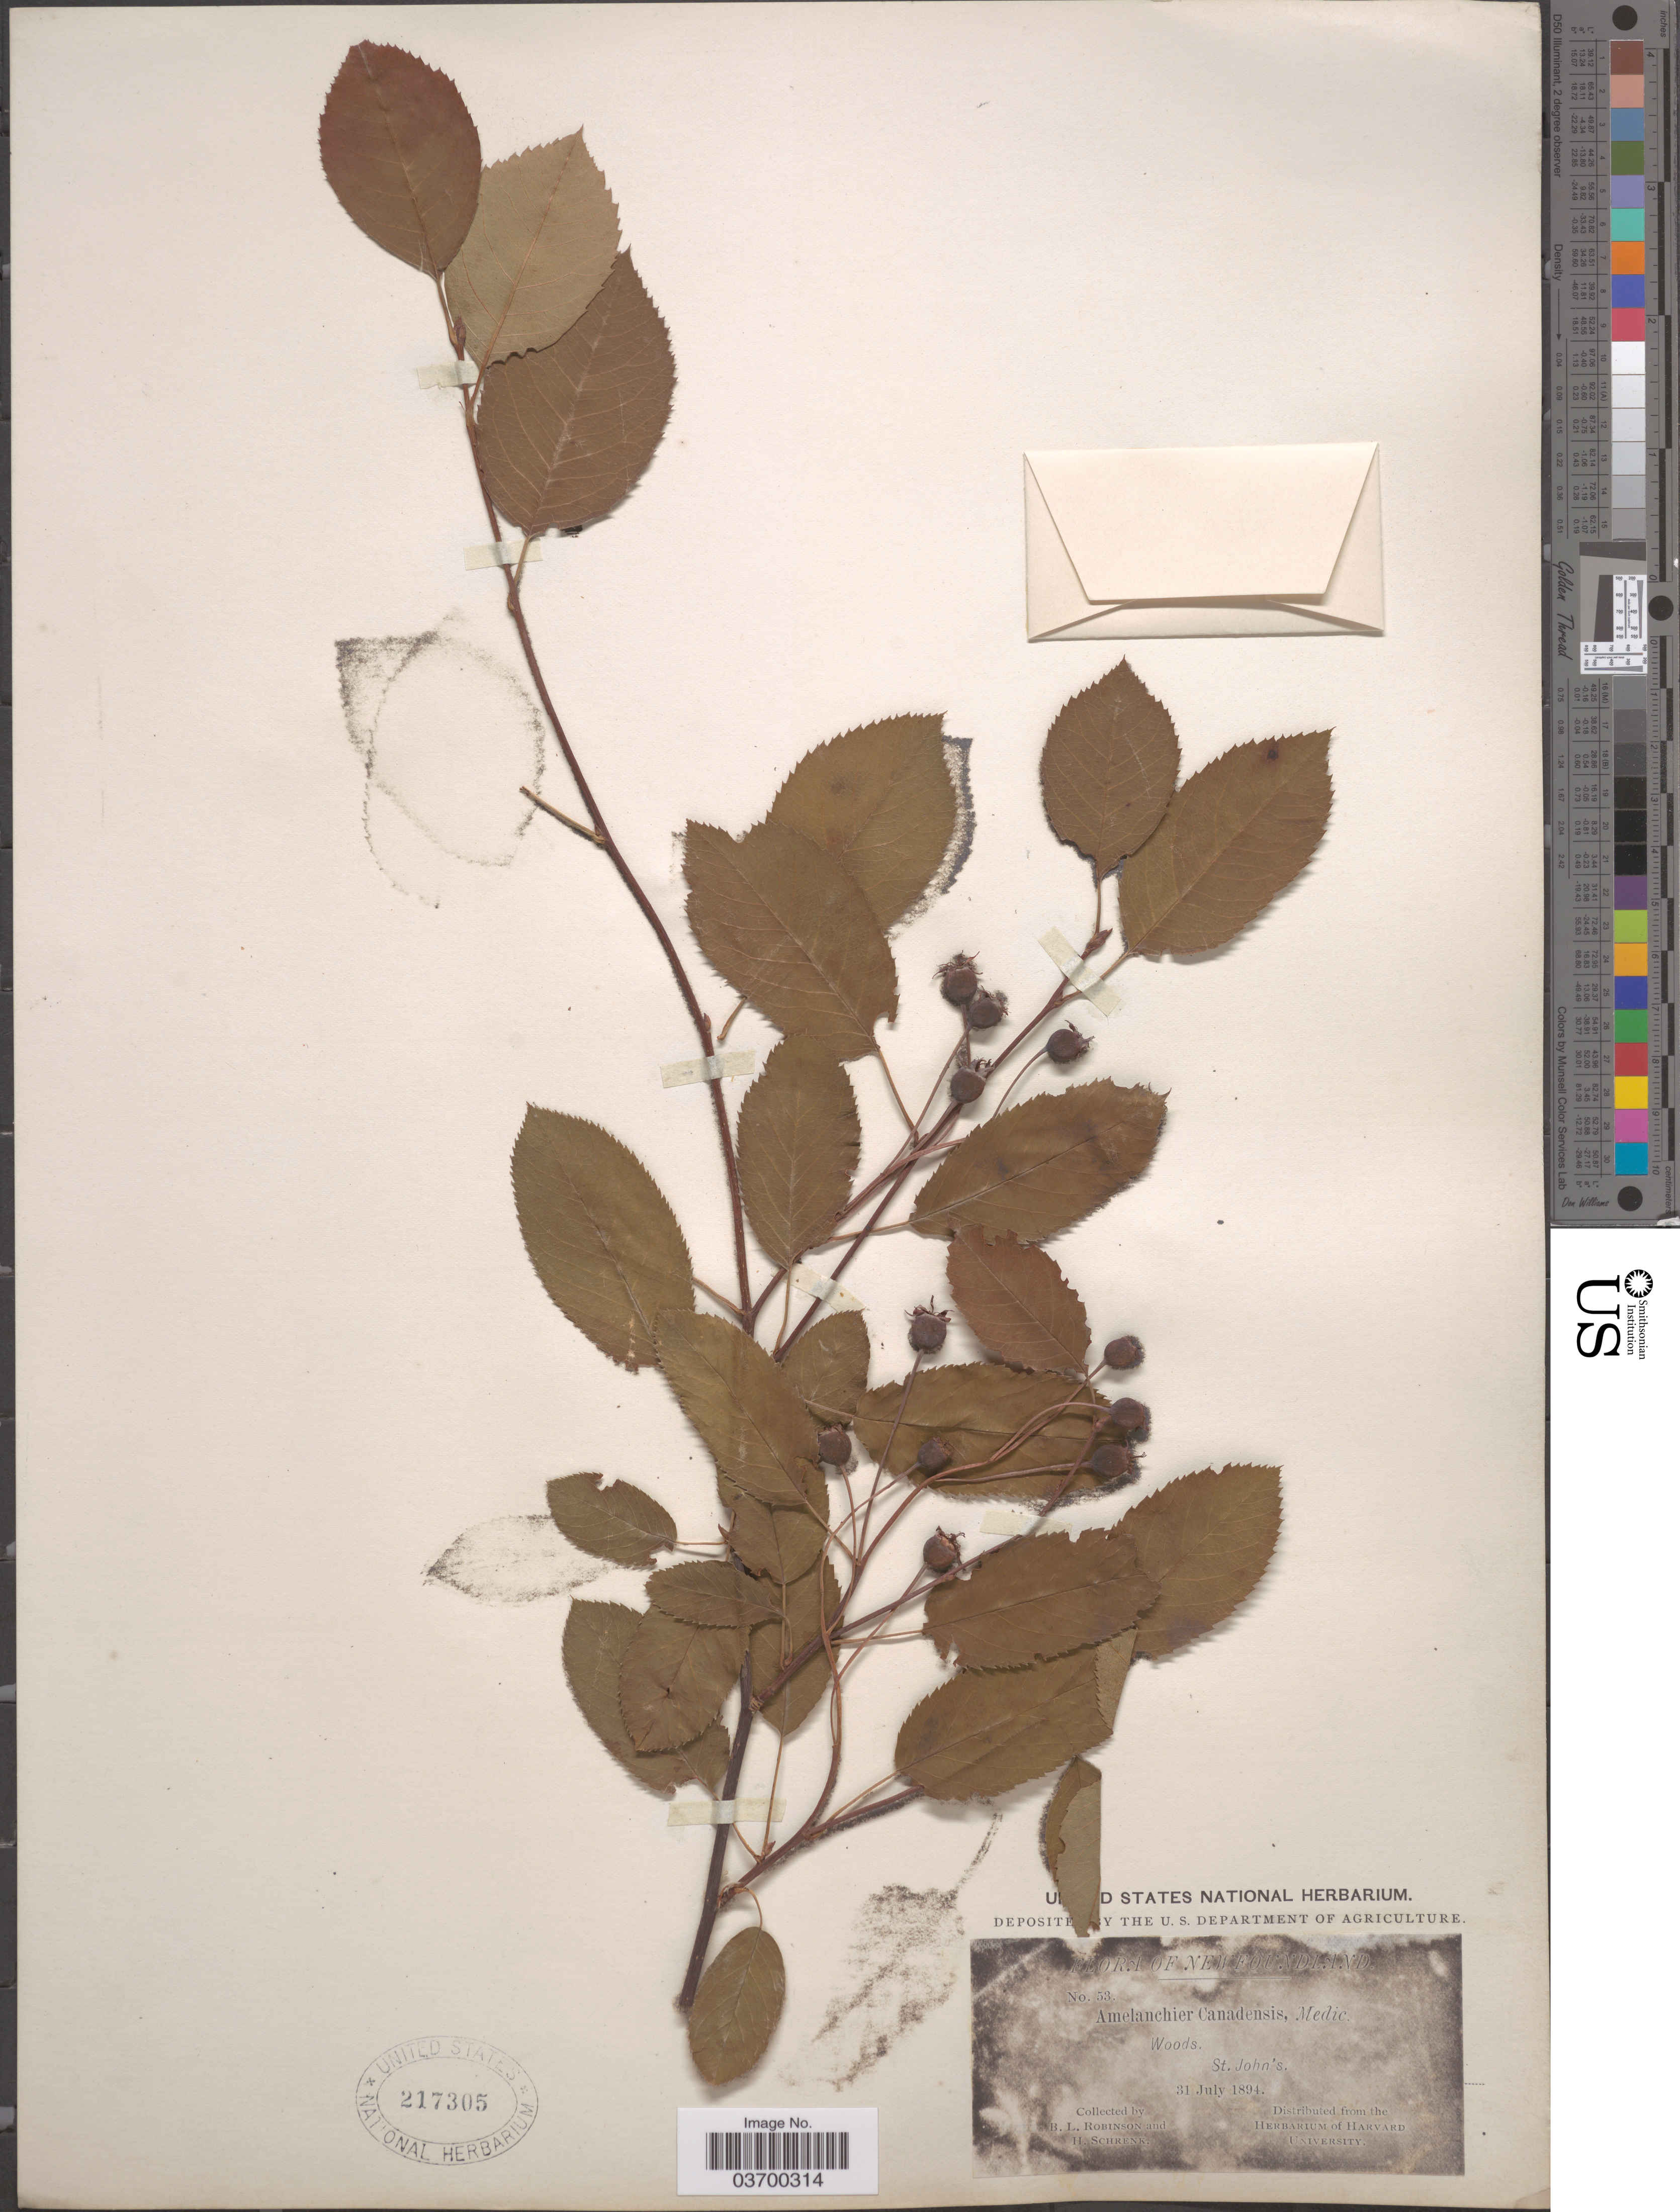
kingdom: Plantae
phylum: Tracheophyta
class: Magnoliopsida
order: Rosales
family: Rosaceae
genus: Amelanchier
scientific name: Amelanchier canadensis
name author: (L.) Medic.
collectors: B. L. Robinson & H. Schrenk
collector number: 53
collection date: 1894-07-31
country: Canada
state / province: Newfoundland and Labrador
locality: St. John's.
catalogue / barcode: US 217305